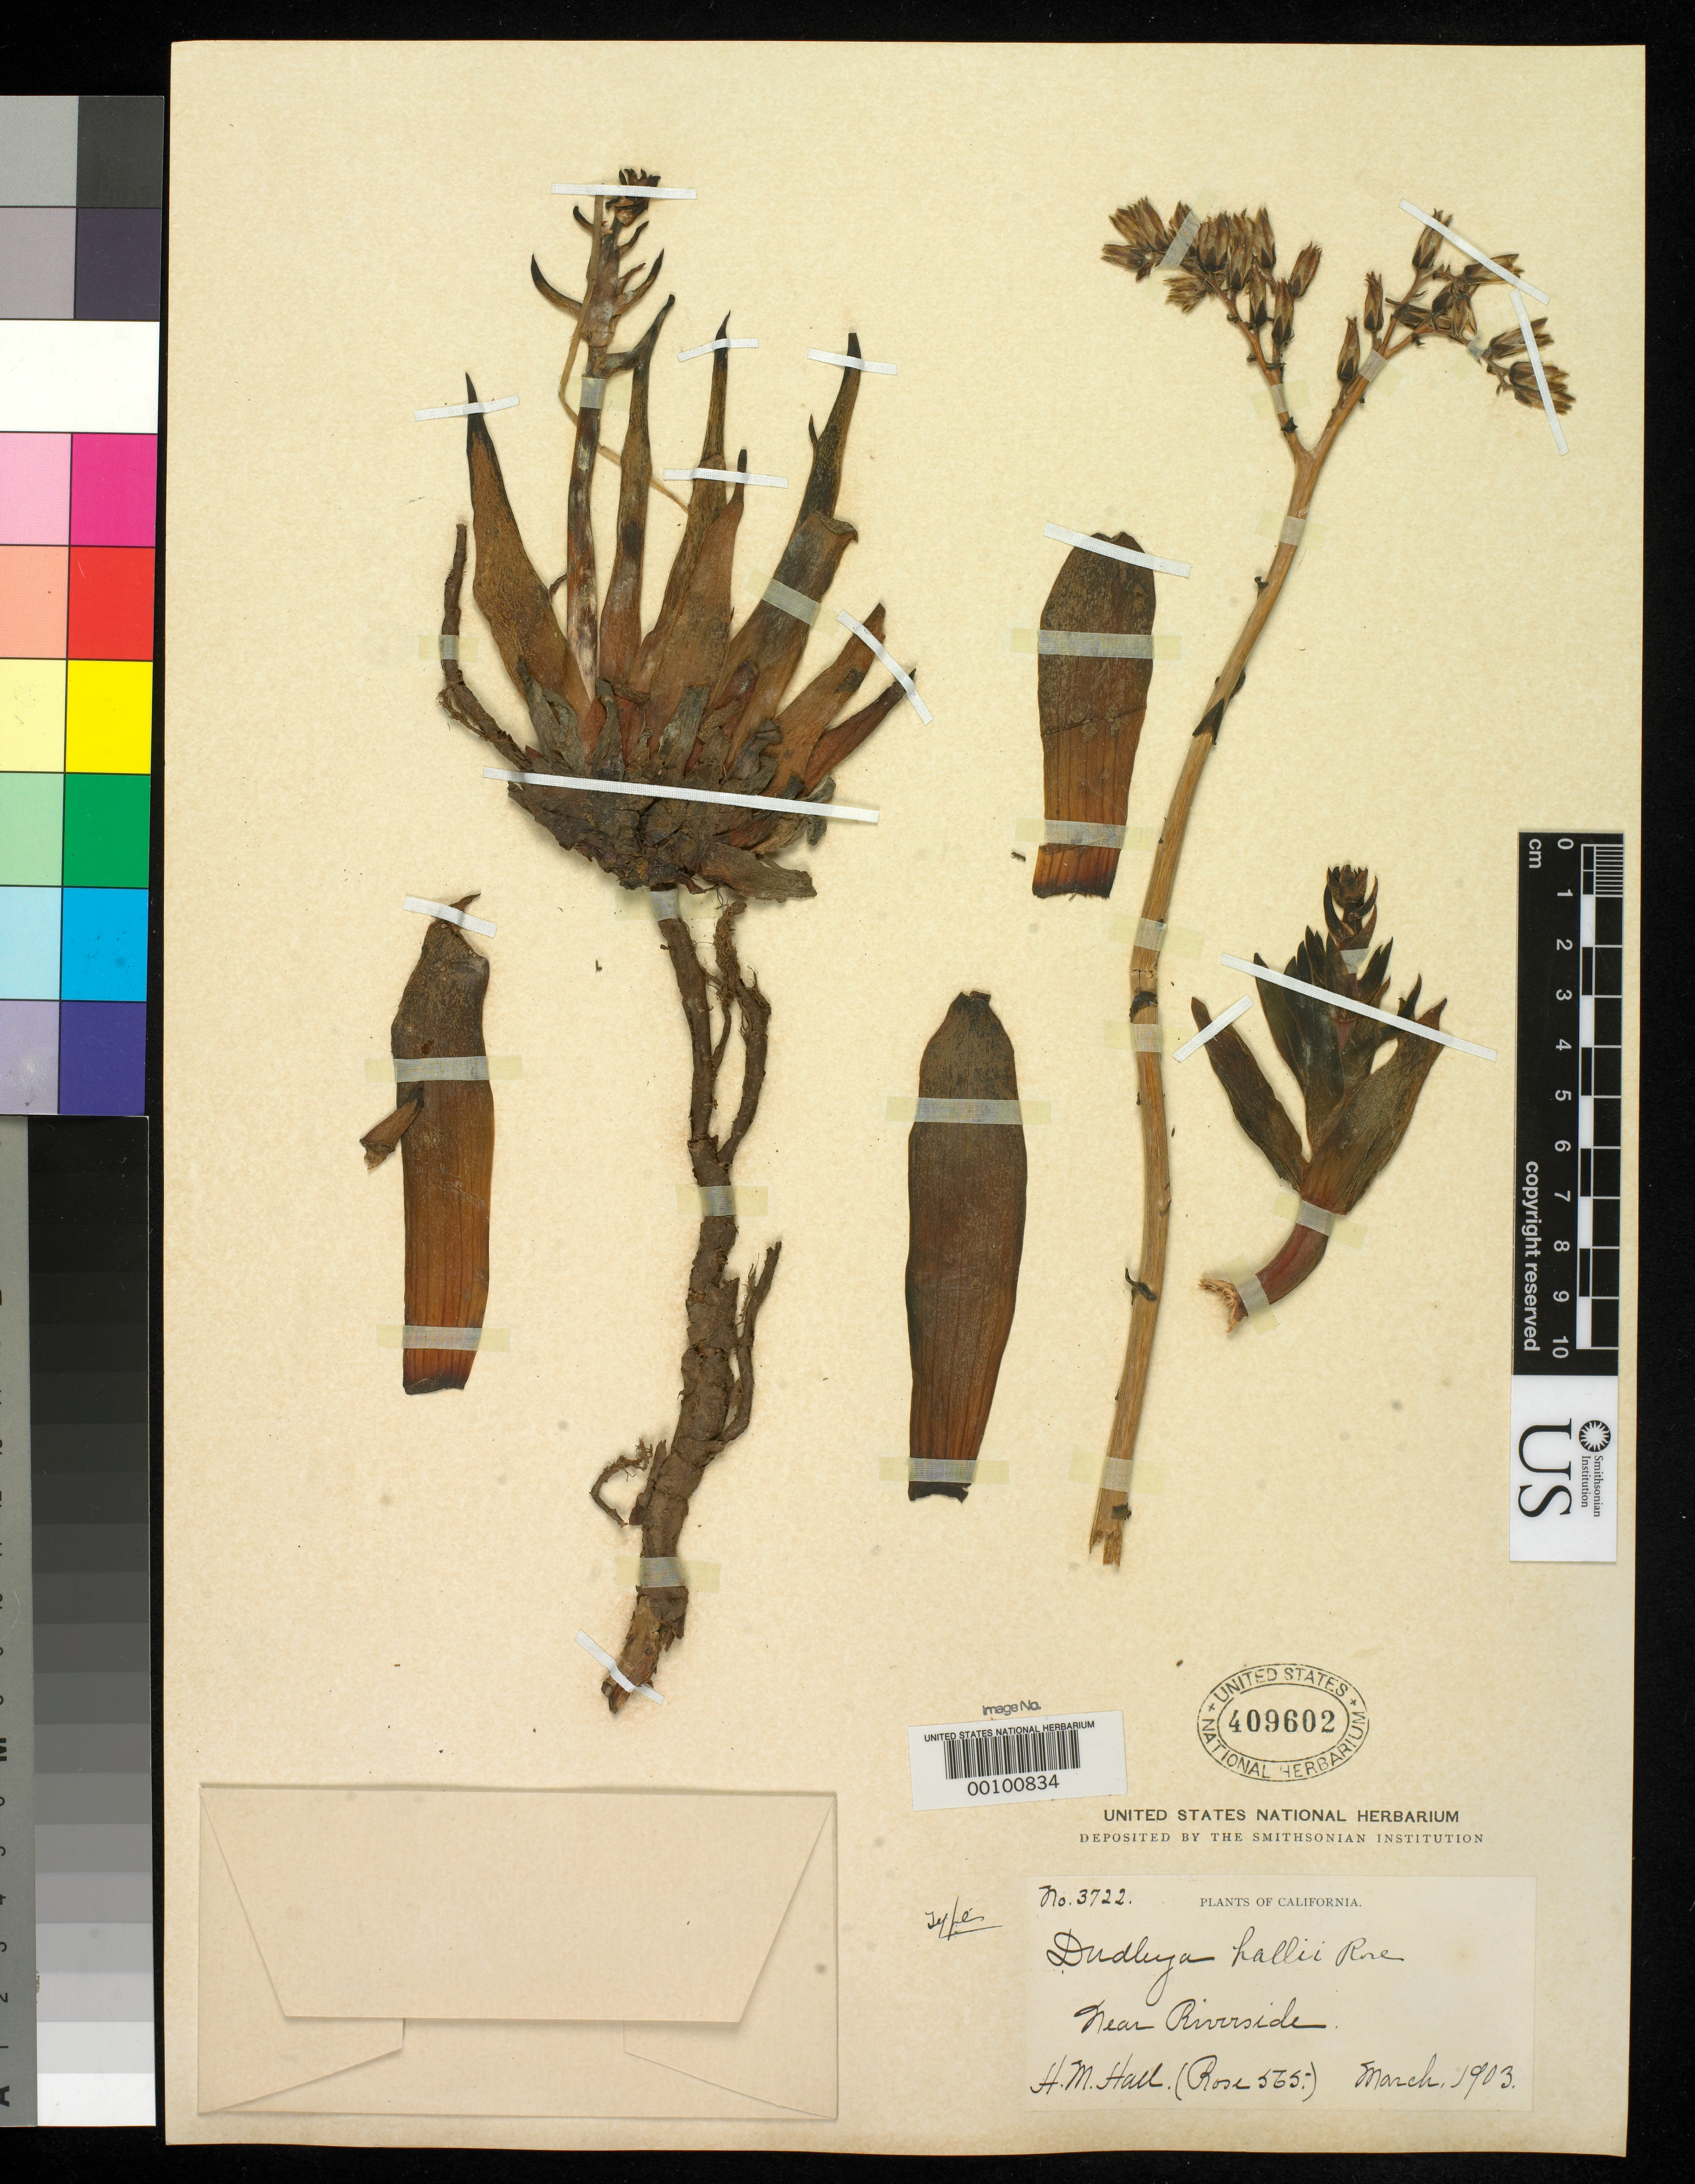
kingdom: Plantae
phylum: Tracheophyta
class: Magnoliopsida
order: Saxifragales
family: Crassulaceae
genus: Dudleya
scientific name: Dudleya hallii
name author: Rose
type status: Holotype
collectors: H. M. Hall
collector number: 3722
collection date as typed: Jun 1901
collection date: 1901-06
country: United States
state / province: California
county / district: Riverside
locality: In open forest in the vicinity of Strawberry Valley, San Jacinto mountains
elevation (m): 1585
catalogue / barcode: US 409602